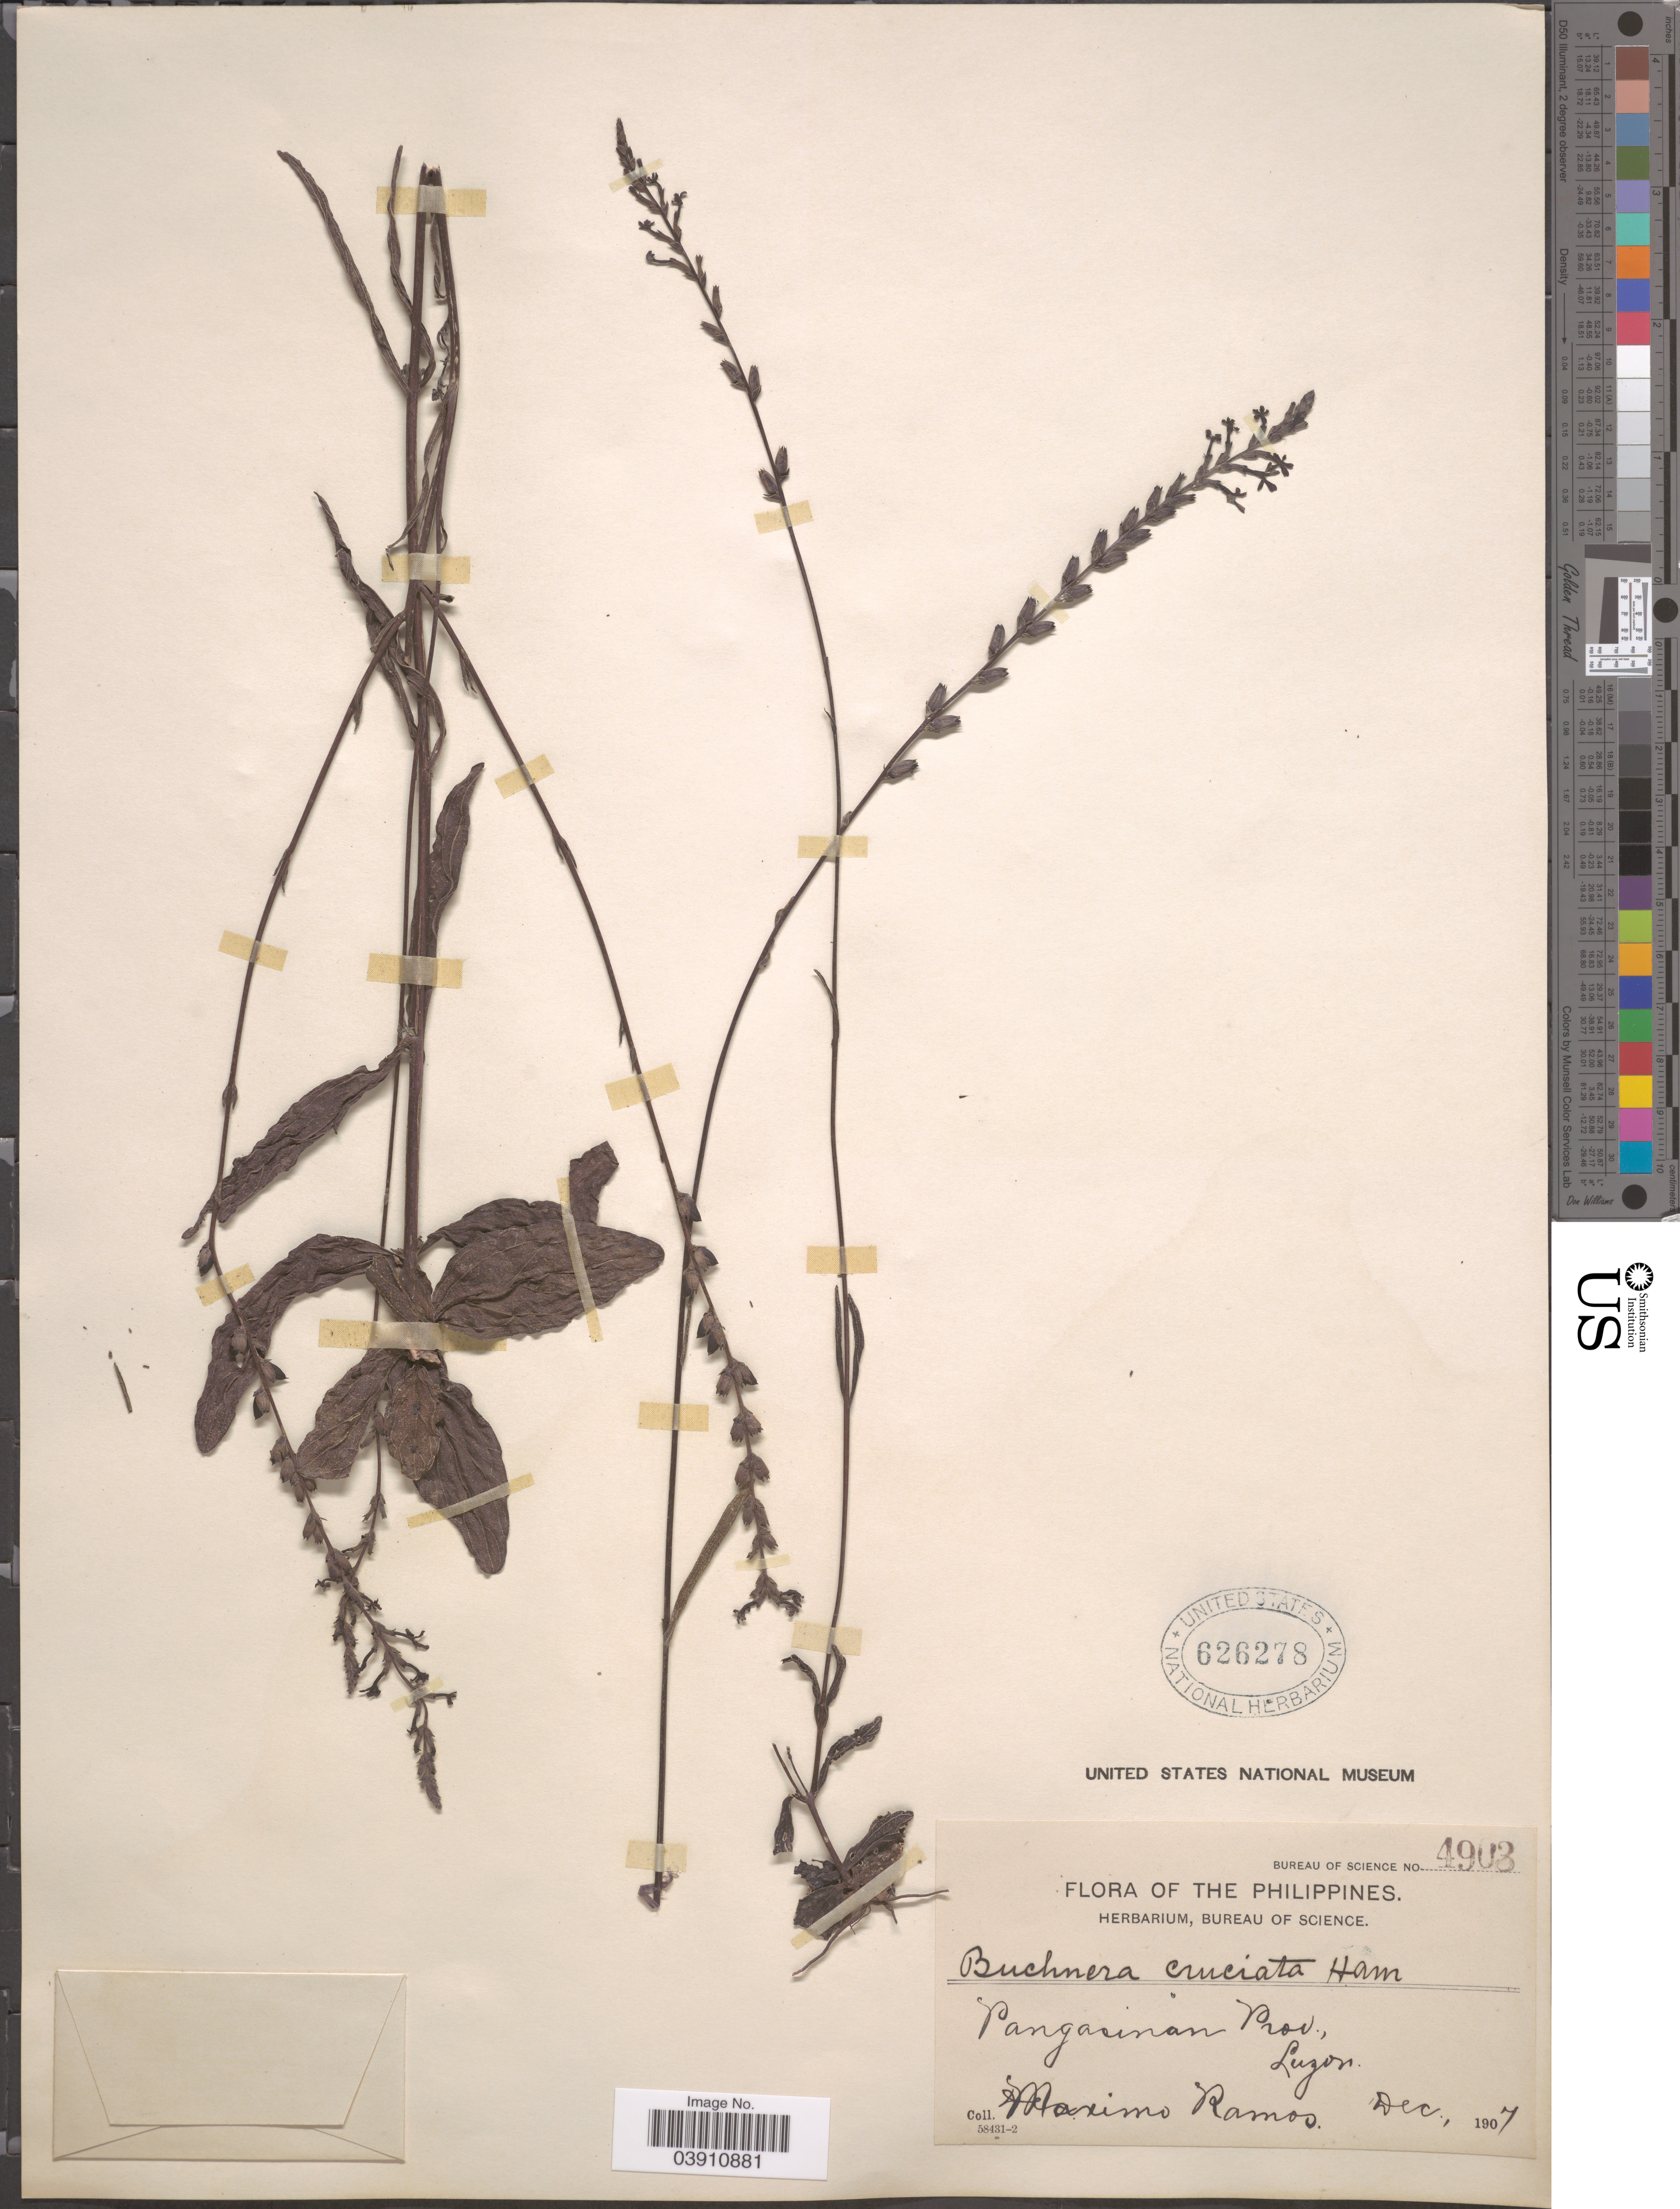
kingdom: Plantae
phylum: Tracheophyta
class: Magnoliopsida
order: Lamiales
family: Orobanchaceae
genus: Buchnera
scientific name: Buchnera cruciata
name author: Ham.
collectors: M. Ramos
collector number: Bureau of Science 4903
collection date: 1907-12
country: Philippines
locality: Pangasinan Prov., Luzon.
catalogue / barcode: US 626278